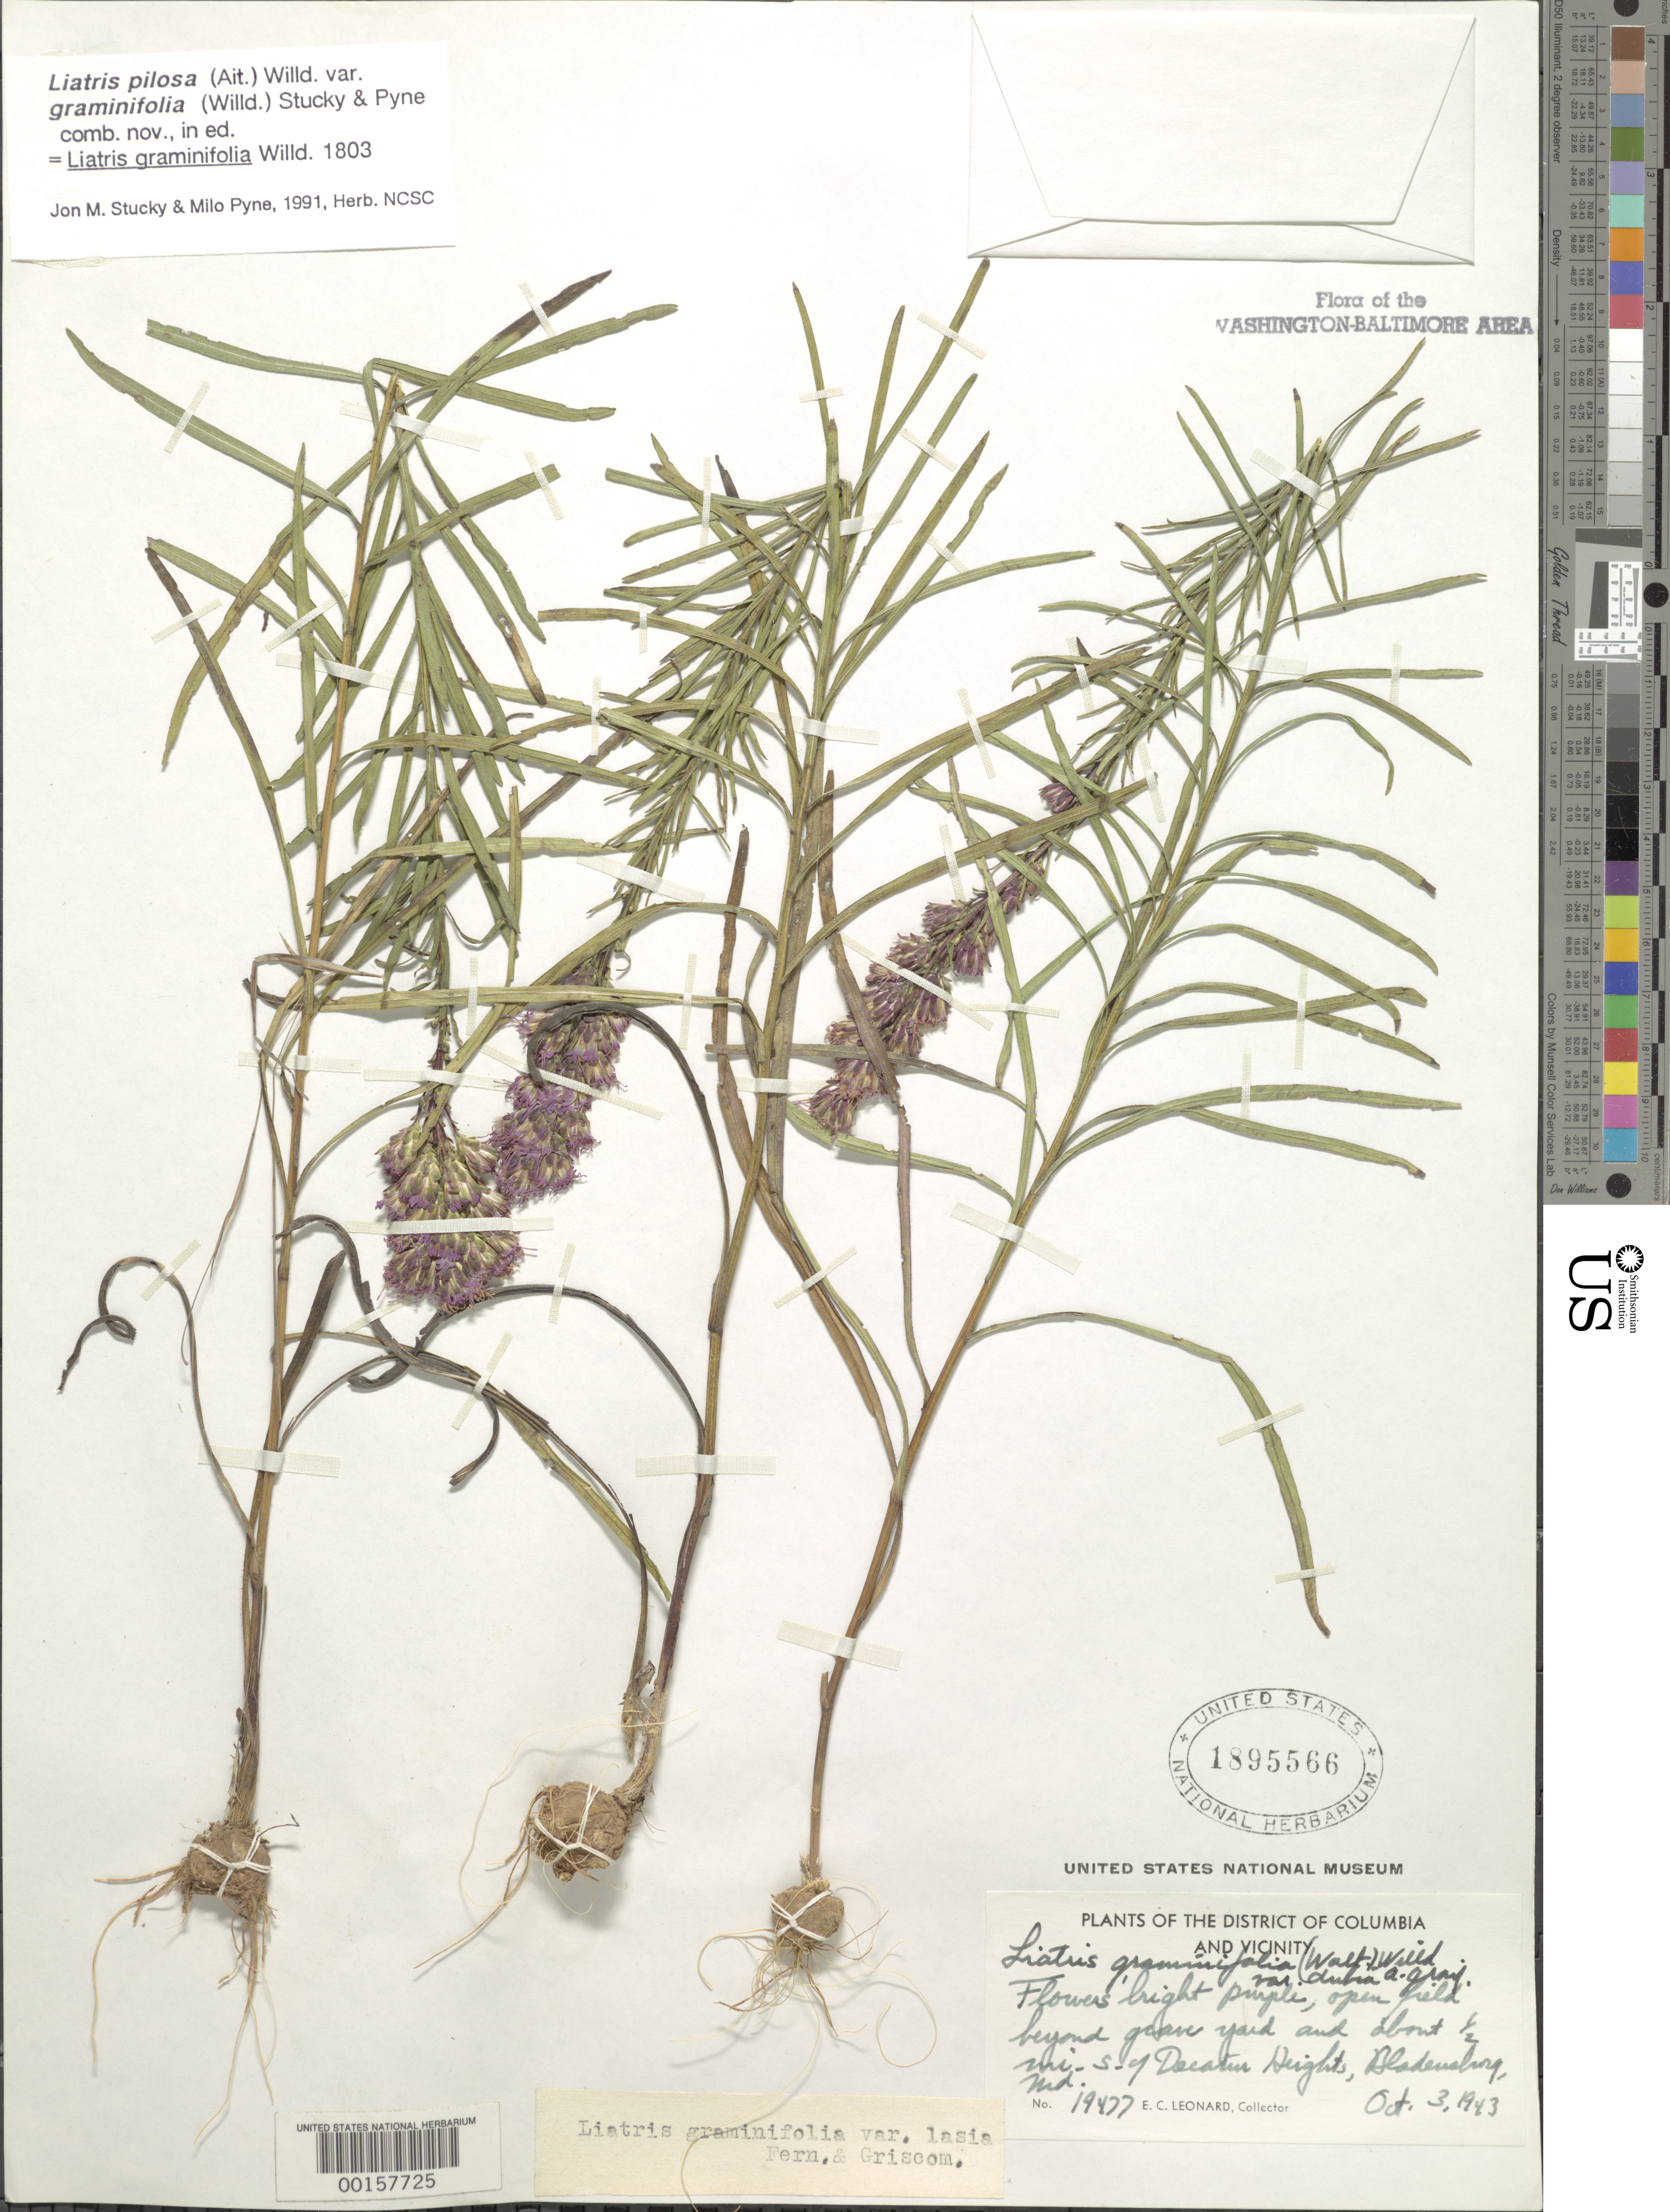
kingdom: Plantae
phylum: Tracheophyta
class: Magnoliopsida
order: Asterales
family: Asteraceae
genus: Liatris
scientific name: Liatris pilosa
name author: (Aiton) Willd.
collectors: E. C. Leonard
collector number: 19477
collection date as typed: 03 Oct 1943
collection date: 1943-10-03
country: United States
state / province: Maryland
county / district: Prince George's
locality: South of Decatur Heights, Bladensburg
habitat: Open field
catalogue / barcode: US 1895566